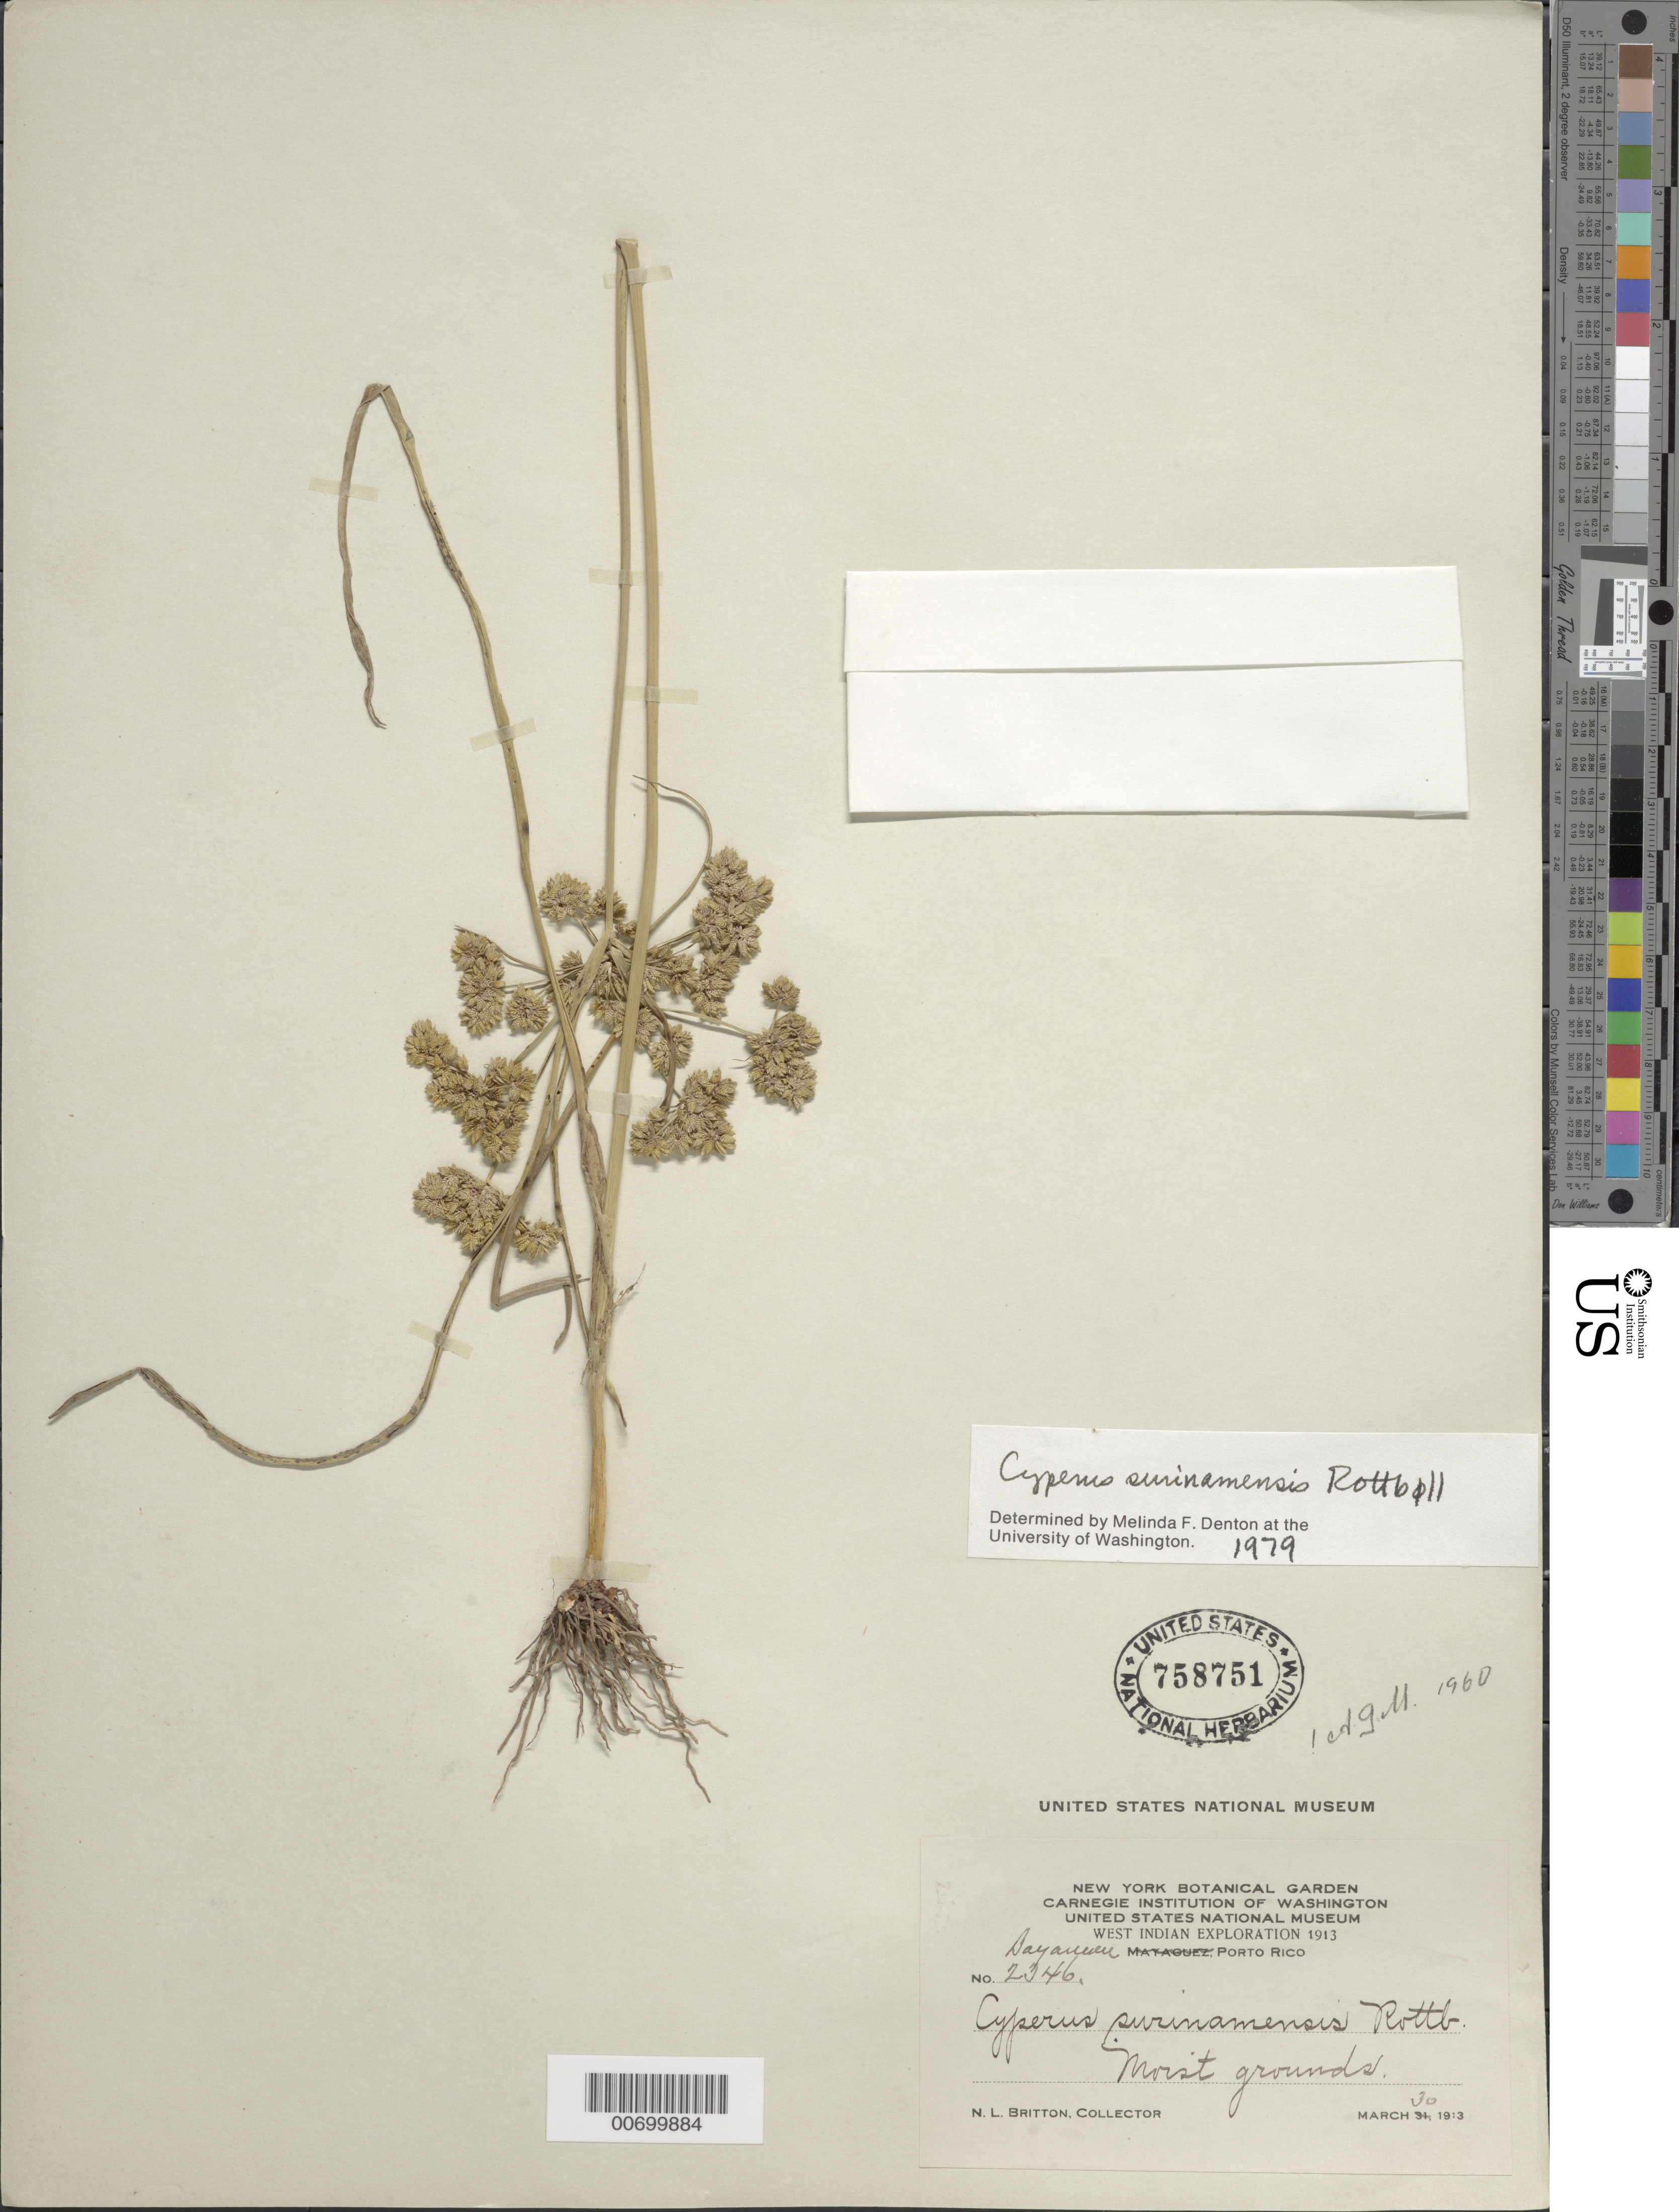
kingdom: Plantae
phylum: Tracheophyta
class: Liliopsida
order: Poales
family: Cyperaceae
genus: Cyperus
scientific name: Cyperus surinamensis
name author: Rottb.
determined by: Denton, M. F.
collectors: N. Britton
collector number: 2346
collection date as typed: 30 Mar 1913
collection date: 1913-03-30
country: Puerto Rico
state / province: Bayamón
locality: Bayamón.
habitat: Moist grounds.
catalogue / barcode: US 758751